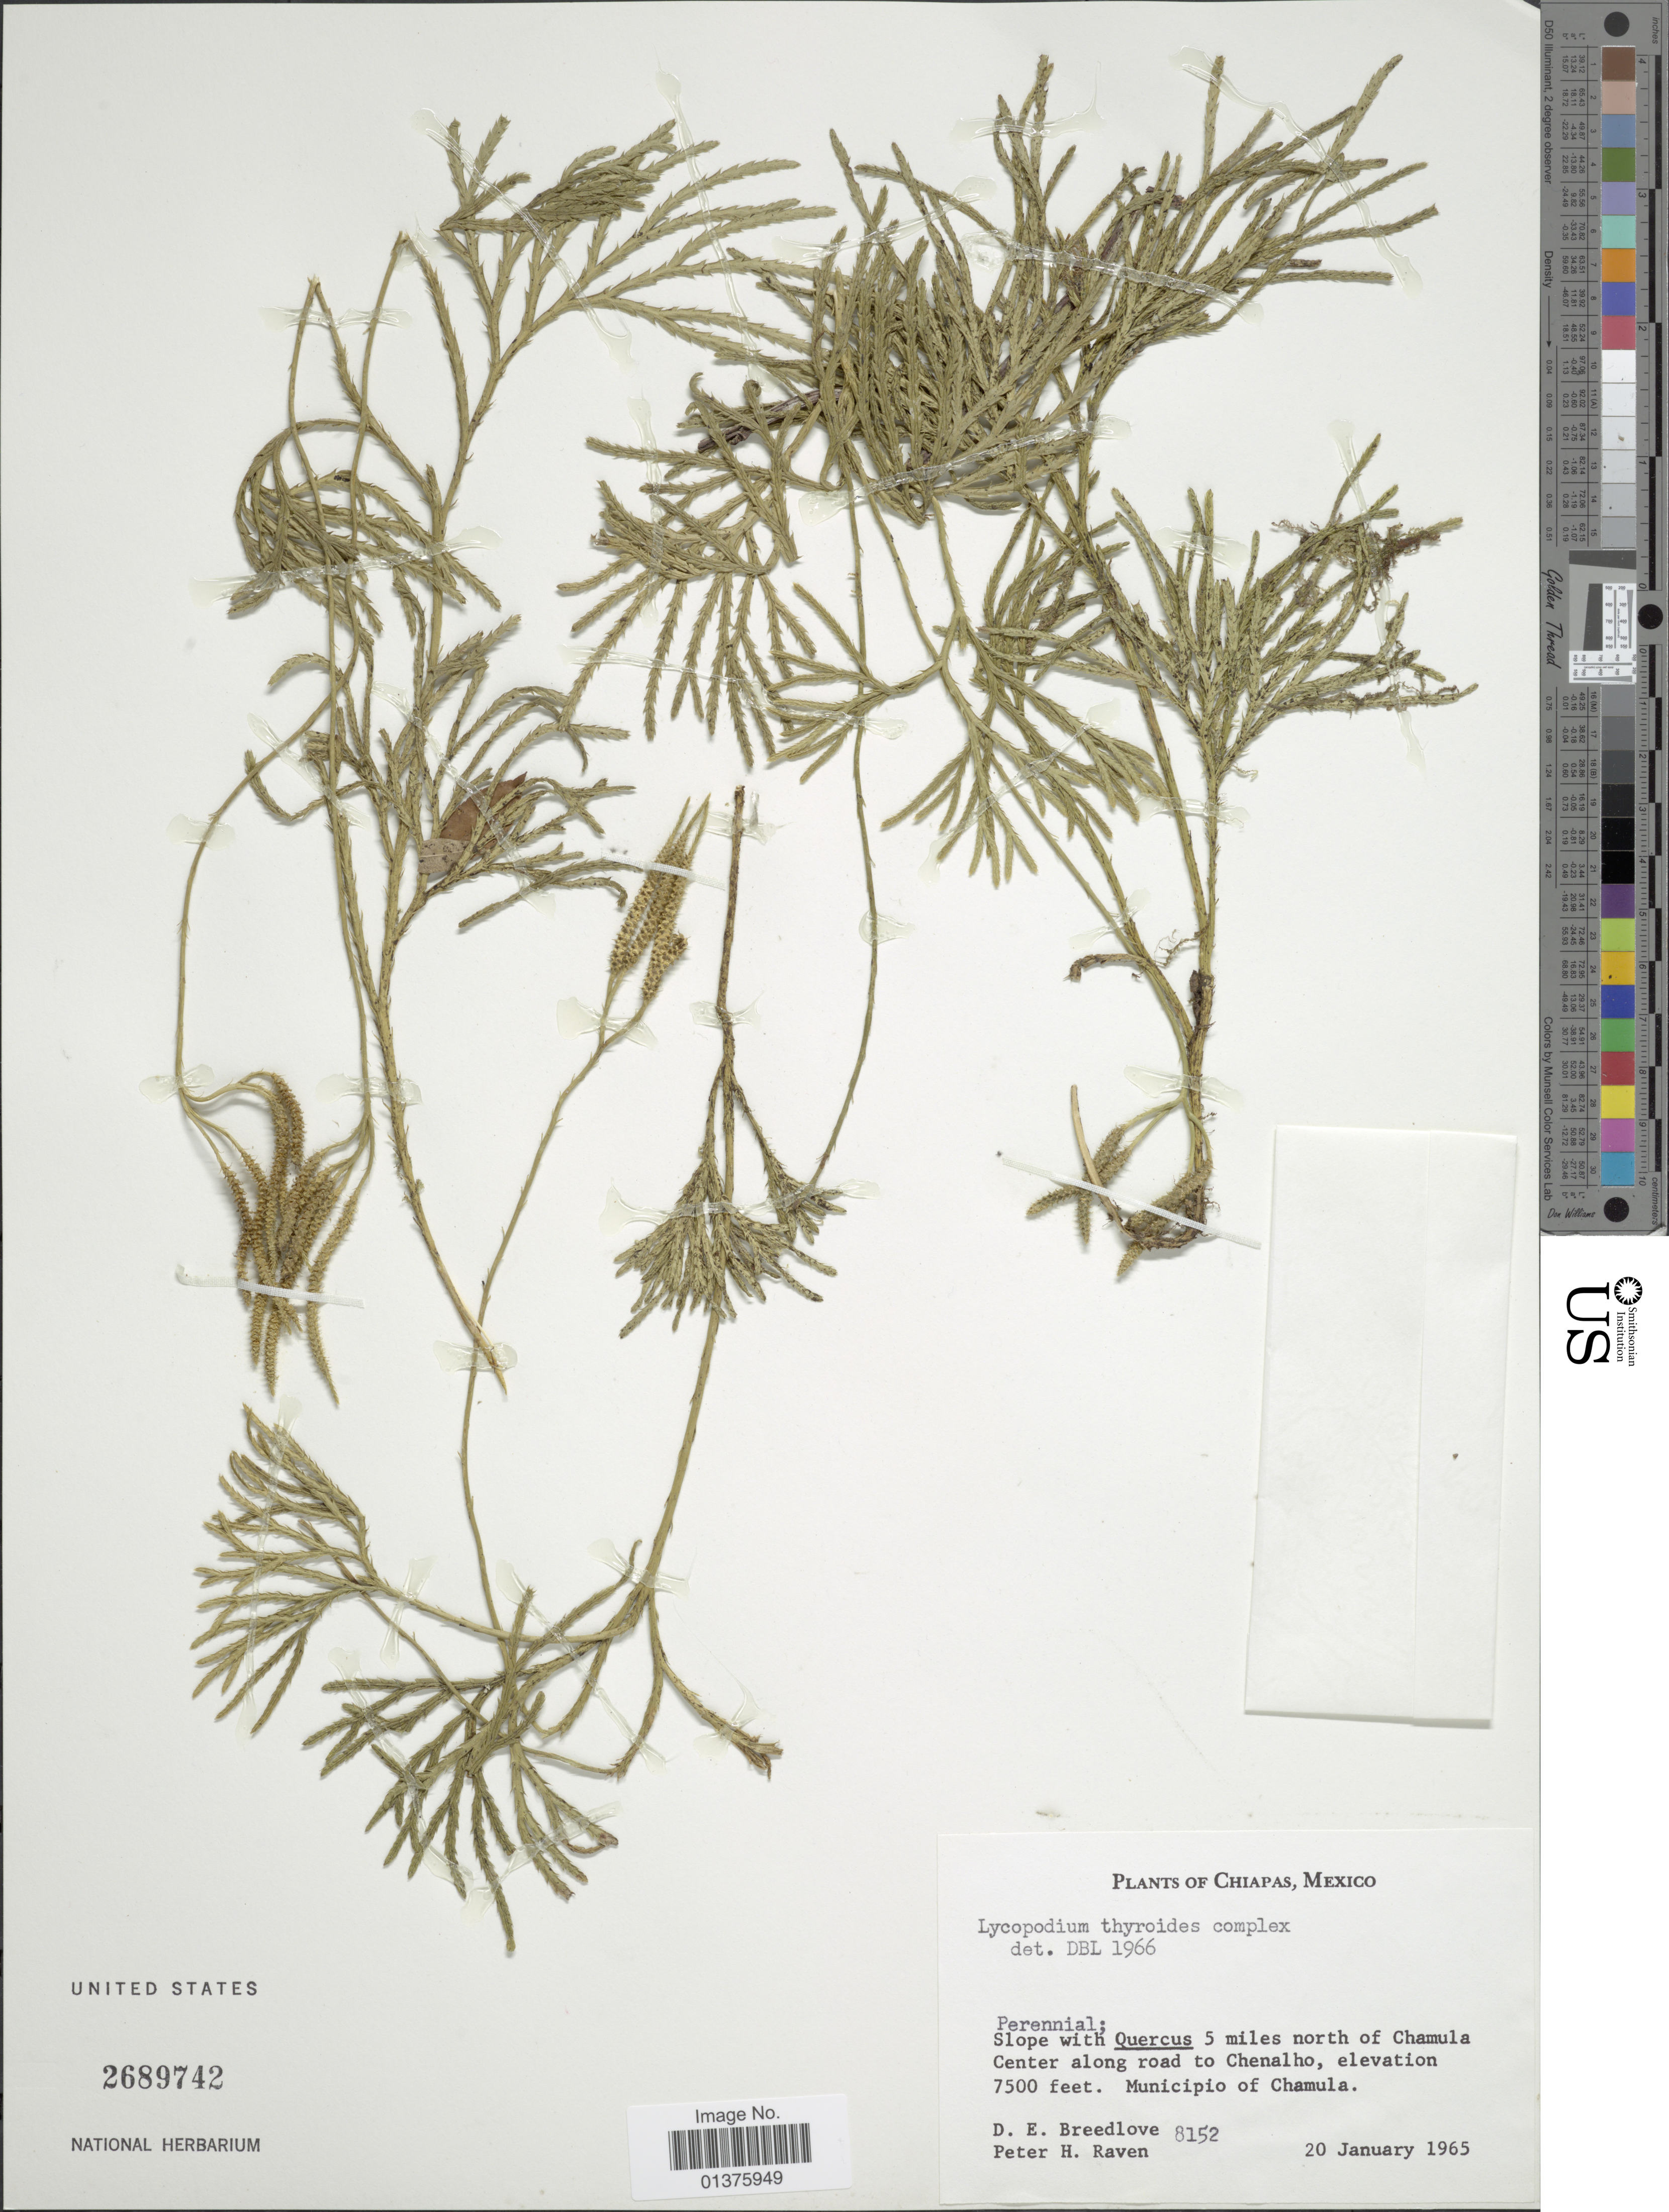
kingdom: Plantae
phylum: Tracheophyta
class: Lycopodiopsida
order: Lycopodiales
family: Lycopodiaceae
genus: Diphasiastrum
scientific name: Diphasiastrum thyoides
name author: (Humb. & Bonpl. ex Willd.) Holub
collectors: D. E. Breedlove & P. H. Raven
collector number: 8152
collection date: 1965-01-20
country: Mexico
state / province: Chiapas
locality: Slope along road to Chanalho, Municipio of Chamula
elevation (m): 2286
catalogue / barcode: US 2689742